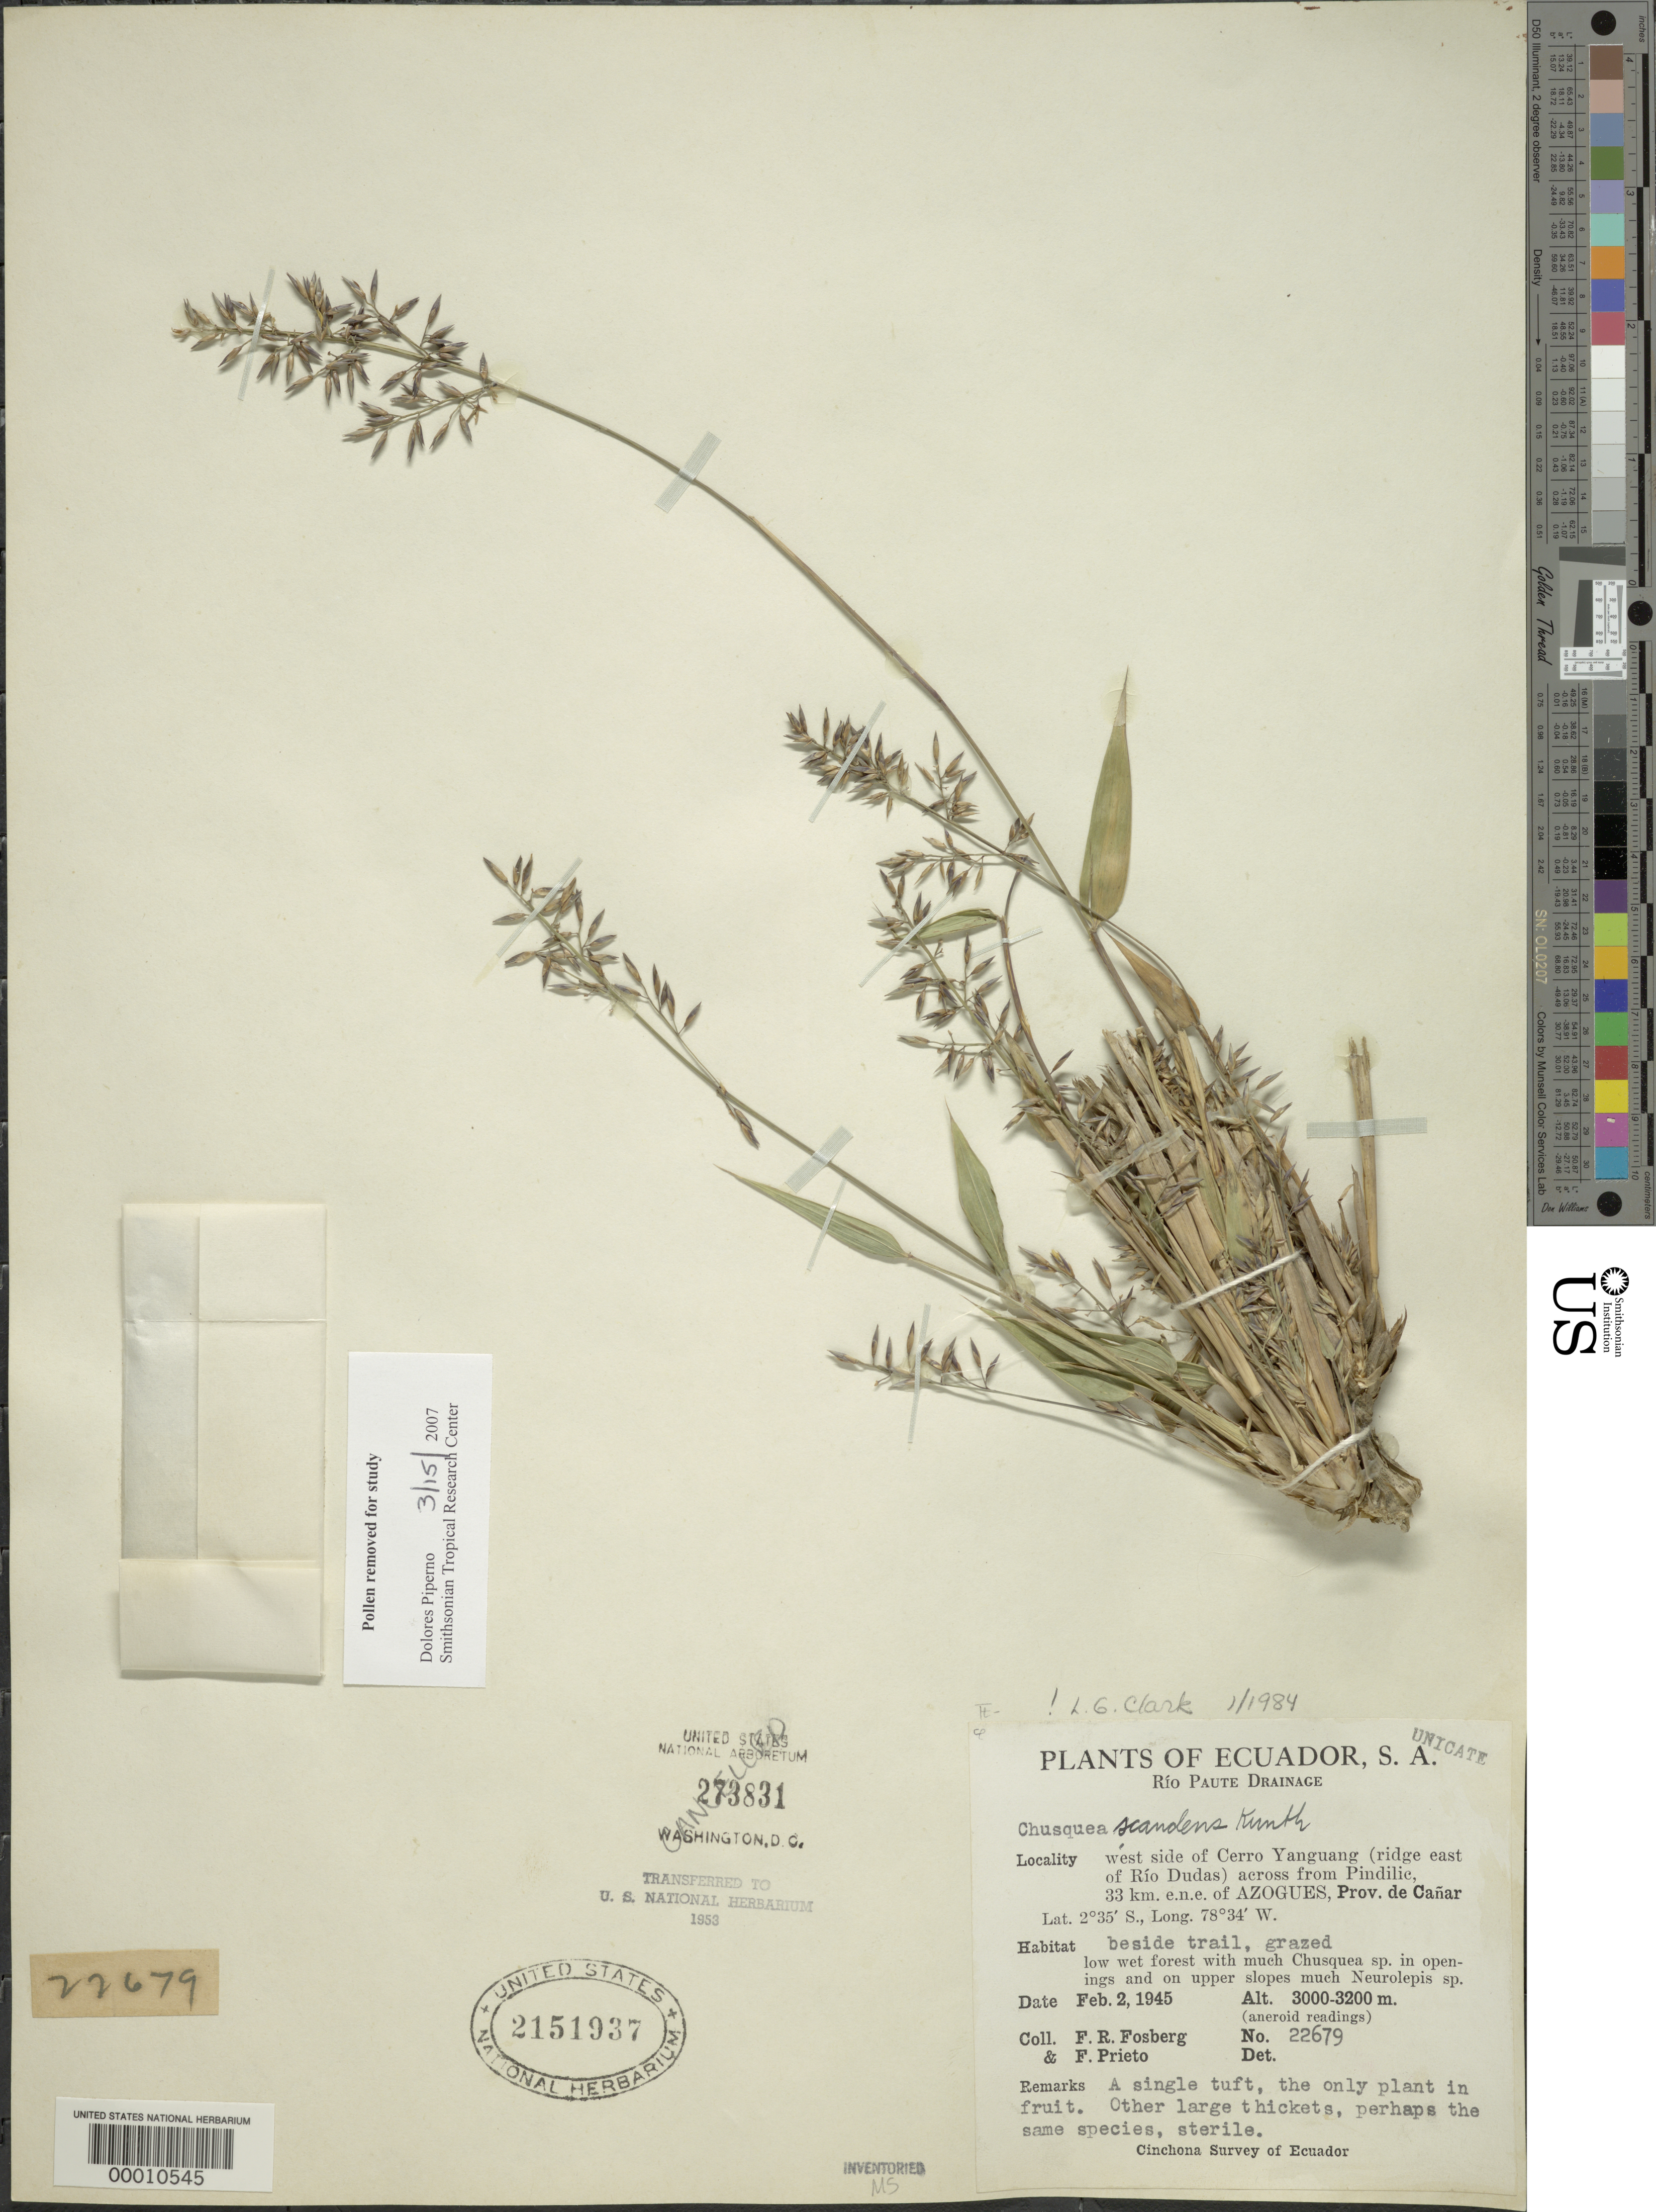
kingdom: Plantae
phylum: Tracheophyta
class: Liliopsida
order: Poales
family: Poaceae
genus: Chusquea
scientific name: Chusquea scandens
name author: Kunth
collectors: F. R. Fosberg & F. Prieto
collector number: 22679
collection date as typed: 02 Feb 1945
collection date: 1945-02-02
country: Ecuador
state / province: Cañar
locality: Azogues, Cerro Yanguang, Pindilie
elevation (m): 3000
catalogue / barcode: US 2151937